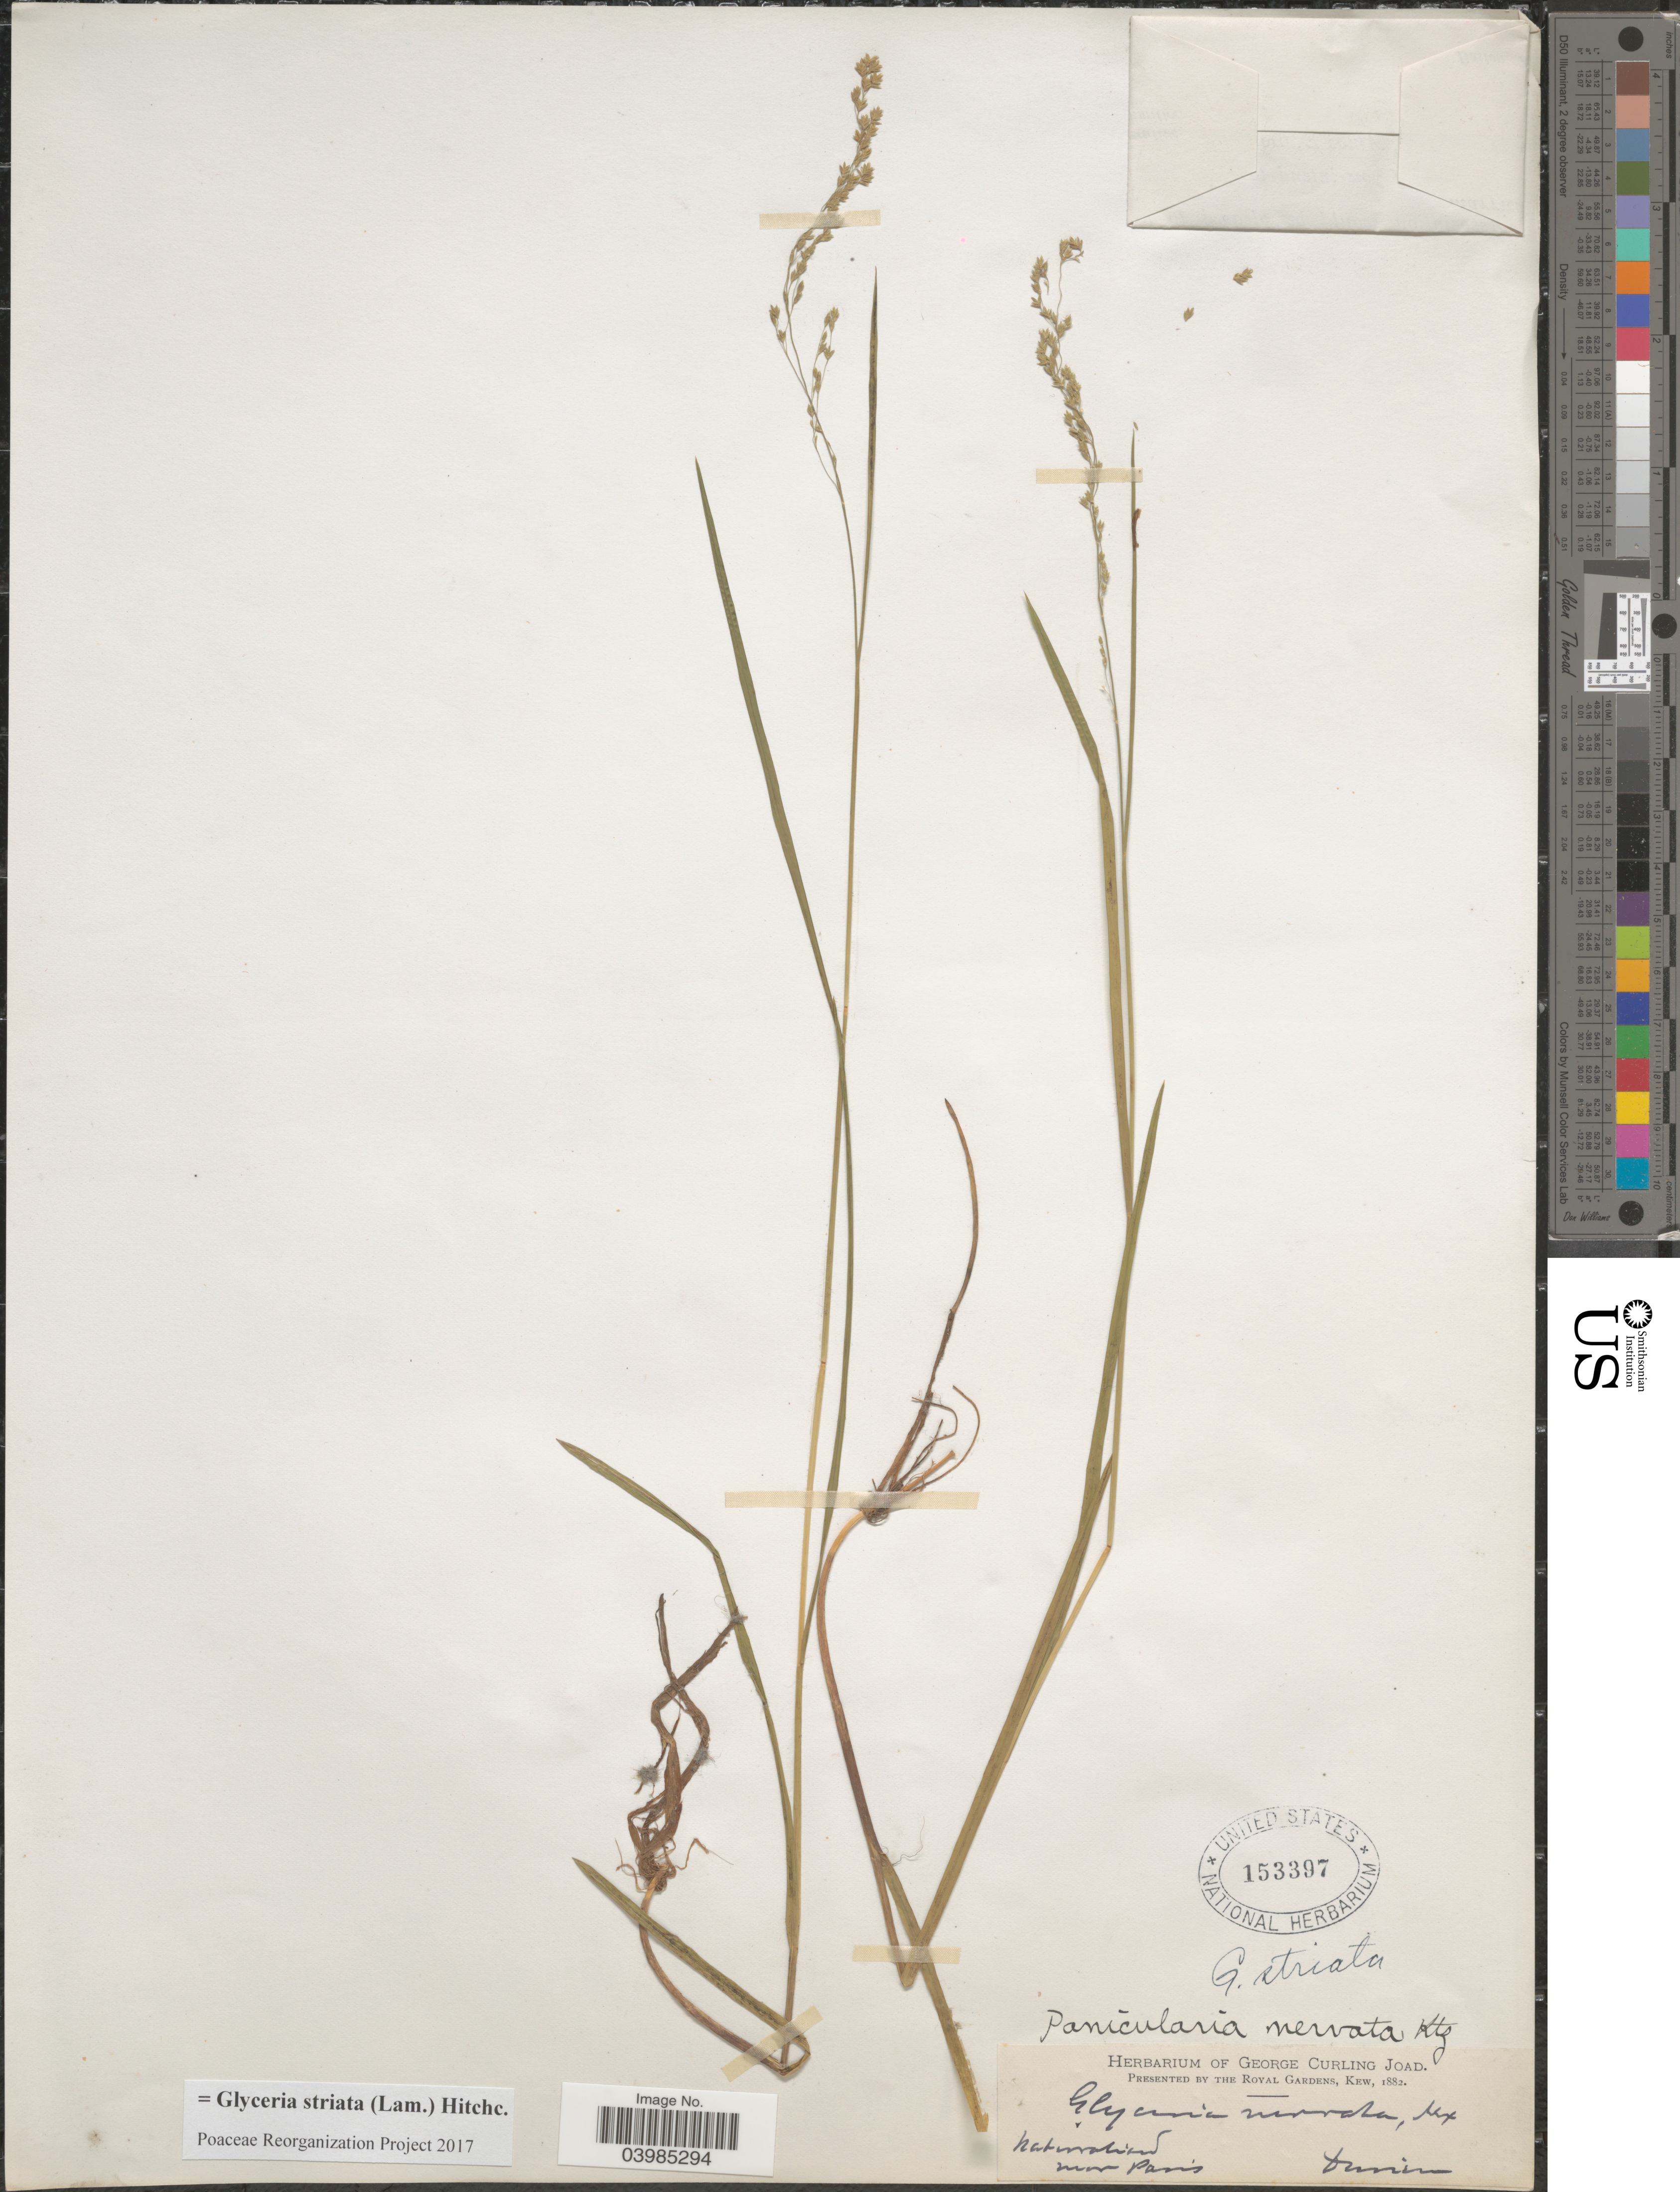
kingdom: Plantae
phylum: Tracheophyta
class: Liliopsida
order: Poales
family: Poaceae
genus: Glyceria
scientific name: Glyceria striata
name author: (Lam.) Hitchc.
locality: Natmratind [interpreted] near Paris.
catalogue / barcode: US 153397